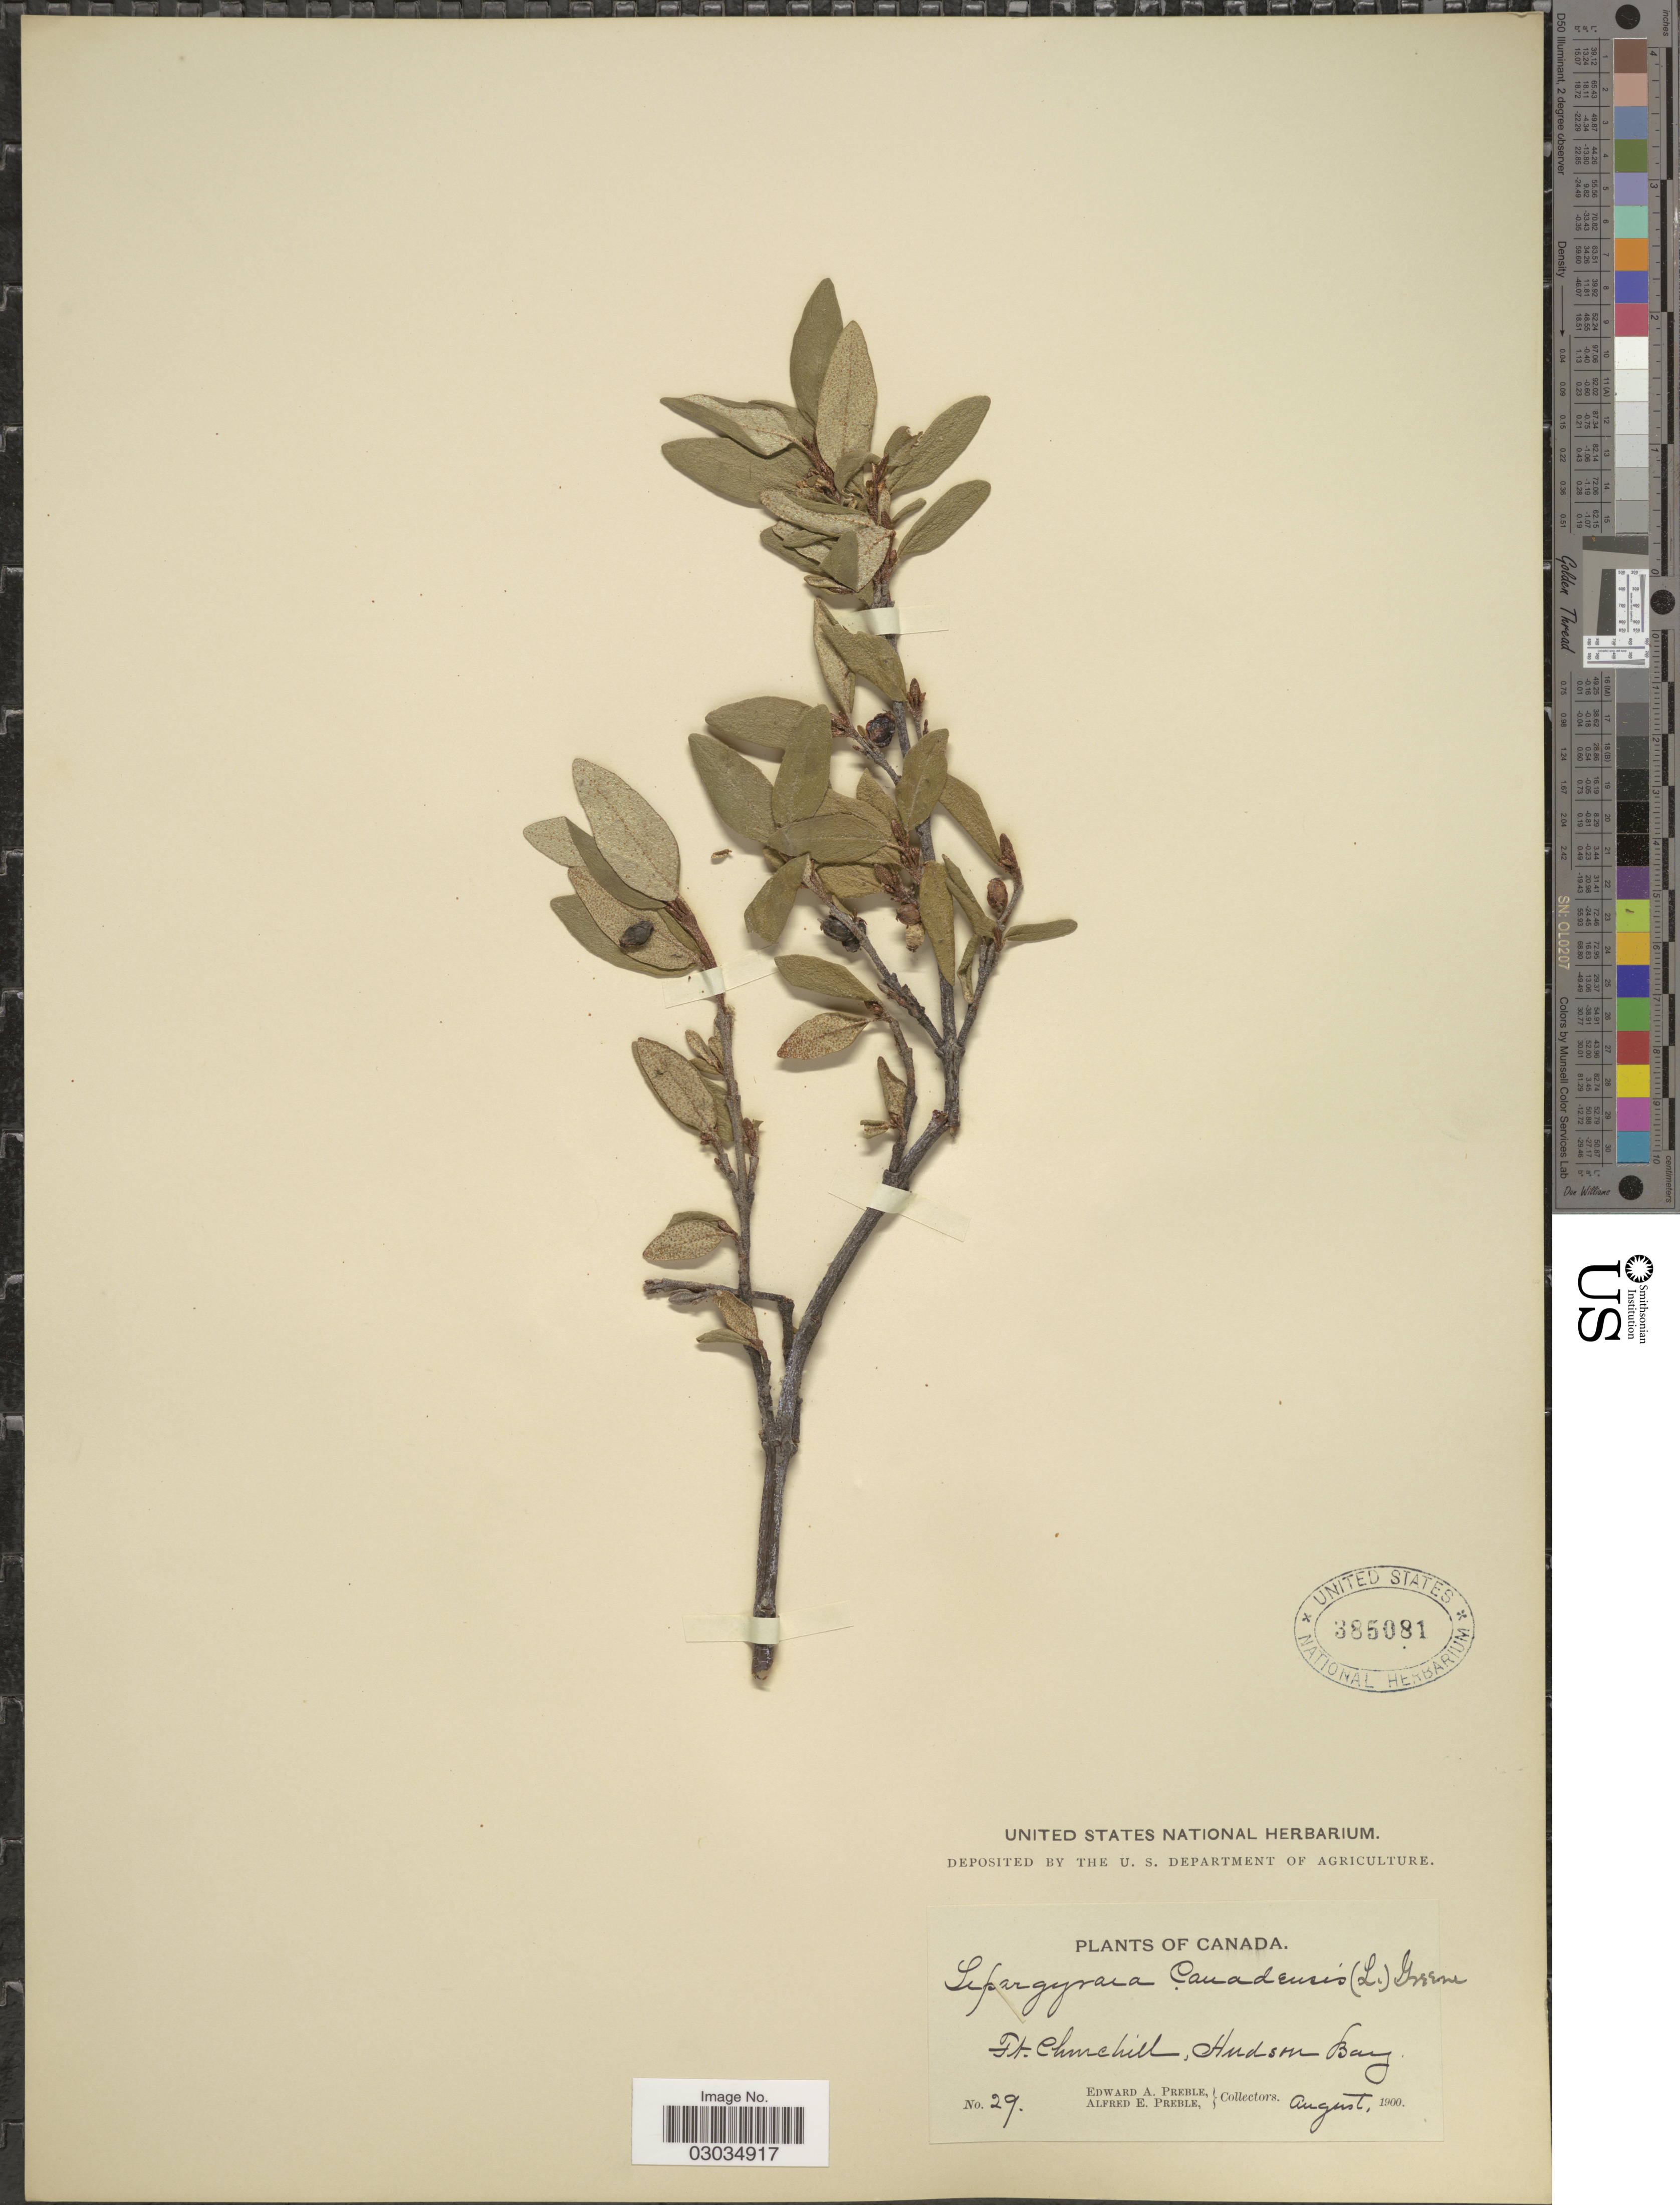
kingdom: Plantae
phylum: Tracheophyta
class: Magnoliopsida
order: Rosales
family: Elaeagnaceae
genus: Shepherdia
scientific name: Shepherdia canadensis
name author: (L.) Nutt.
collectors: E. Preble & A. Preble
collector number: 29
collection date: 1900-08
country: Canada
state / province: Manitoba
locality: Ft. Churchill, Hudson Bay.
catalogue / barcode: US 385081